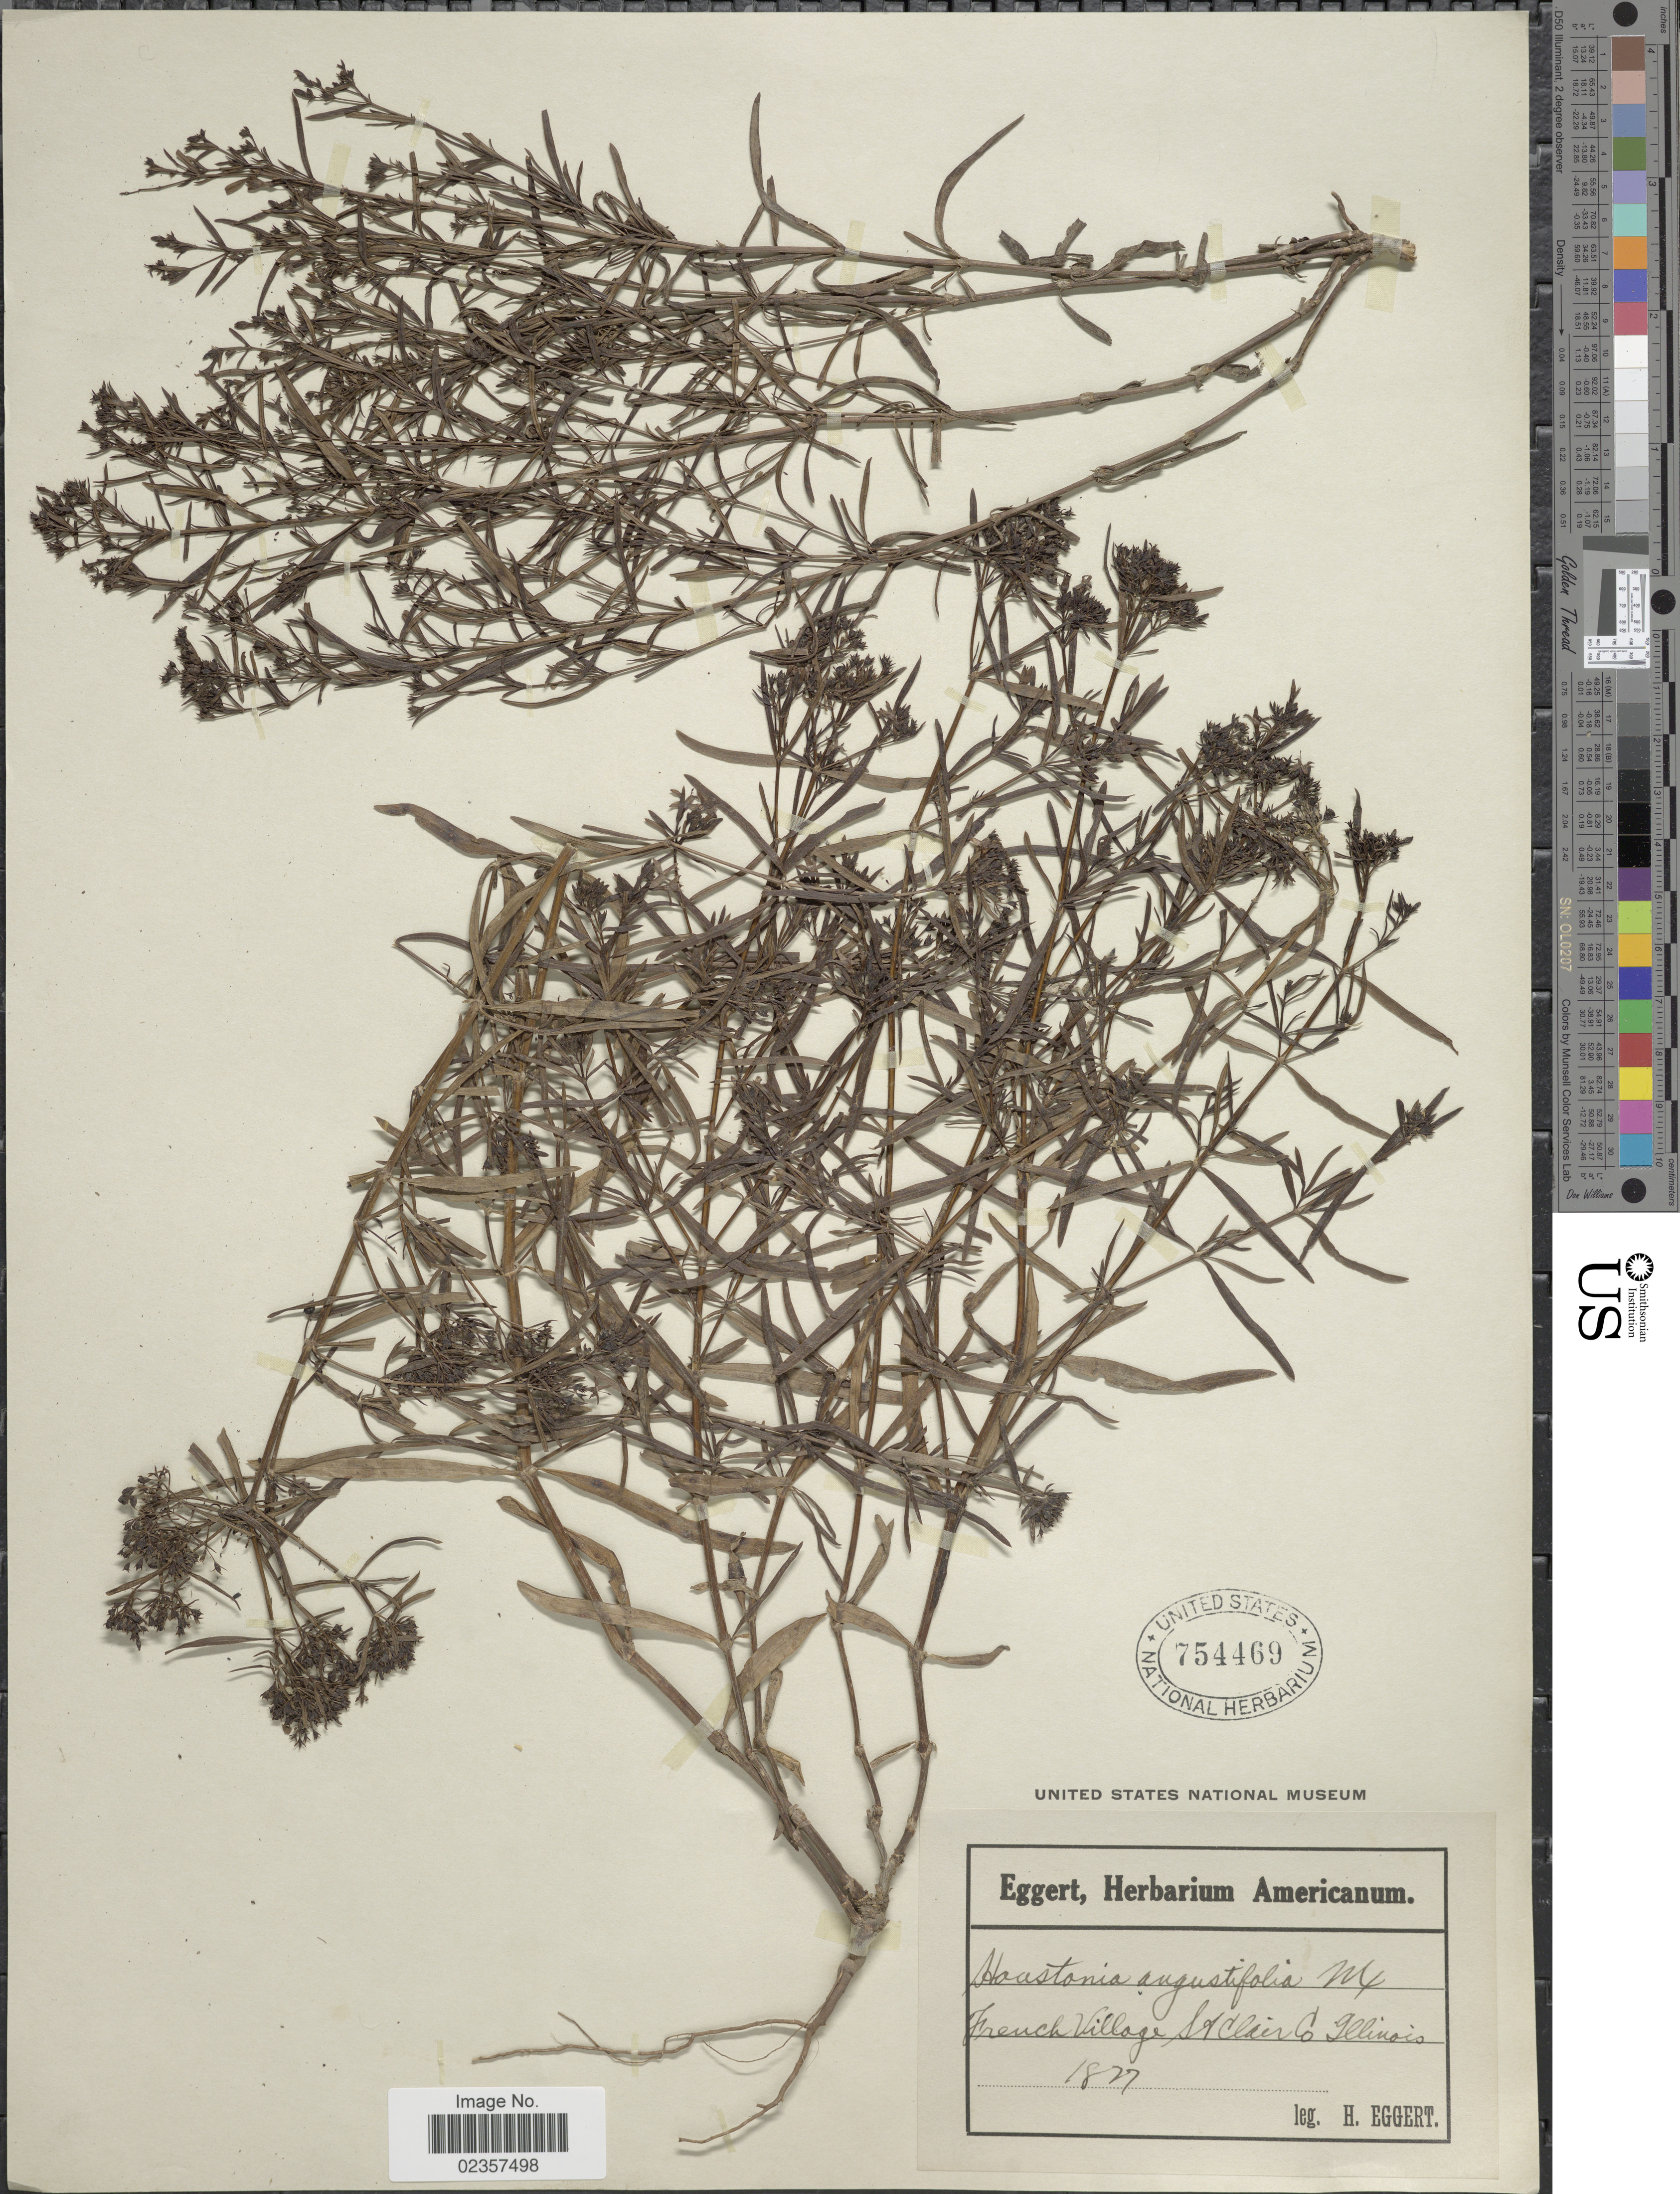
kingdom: Plantae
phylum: Tracheophyta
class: Magnoliopsida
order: Gentianales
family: Rubiaceae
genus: Houstonia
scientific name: Houstonia nigricans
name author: (Lam.) Fernald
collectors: H. Eggert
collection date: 1827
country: United States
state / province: Illinois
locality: French Village St. Clair Co.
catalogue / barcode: US 754469